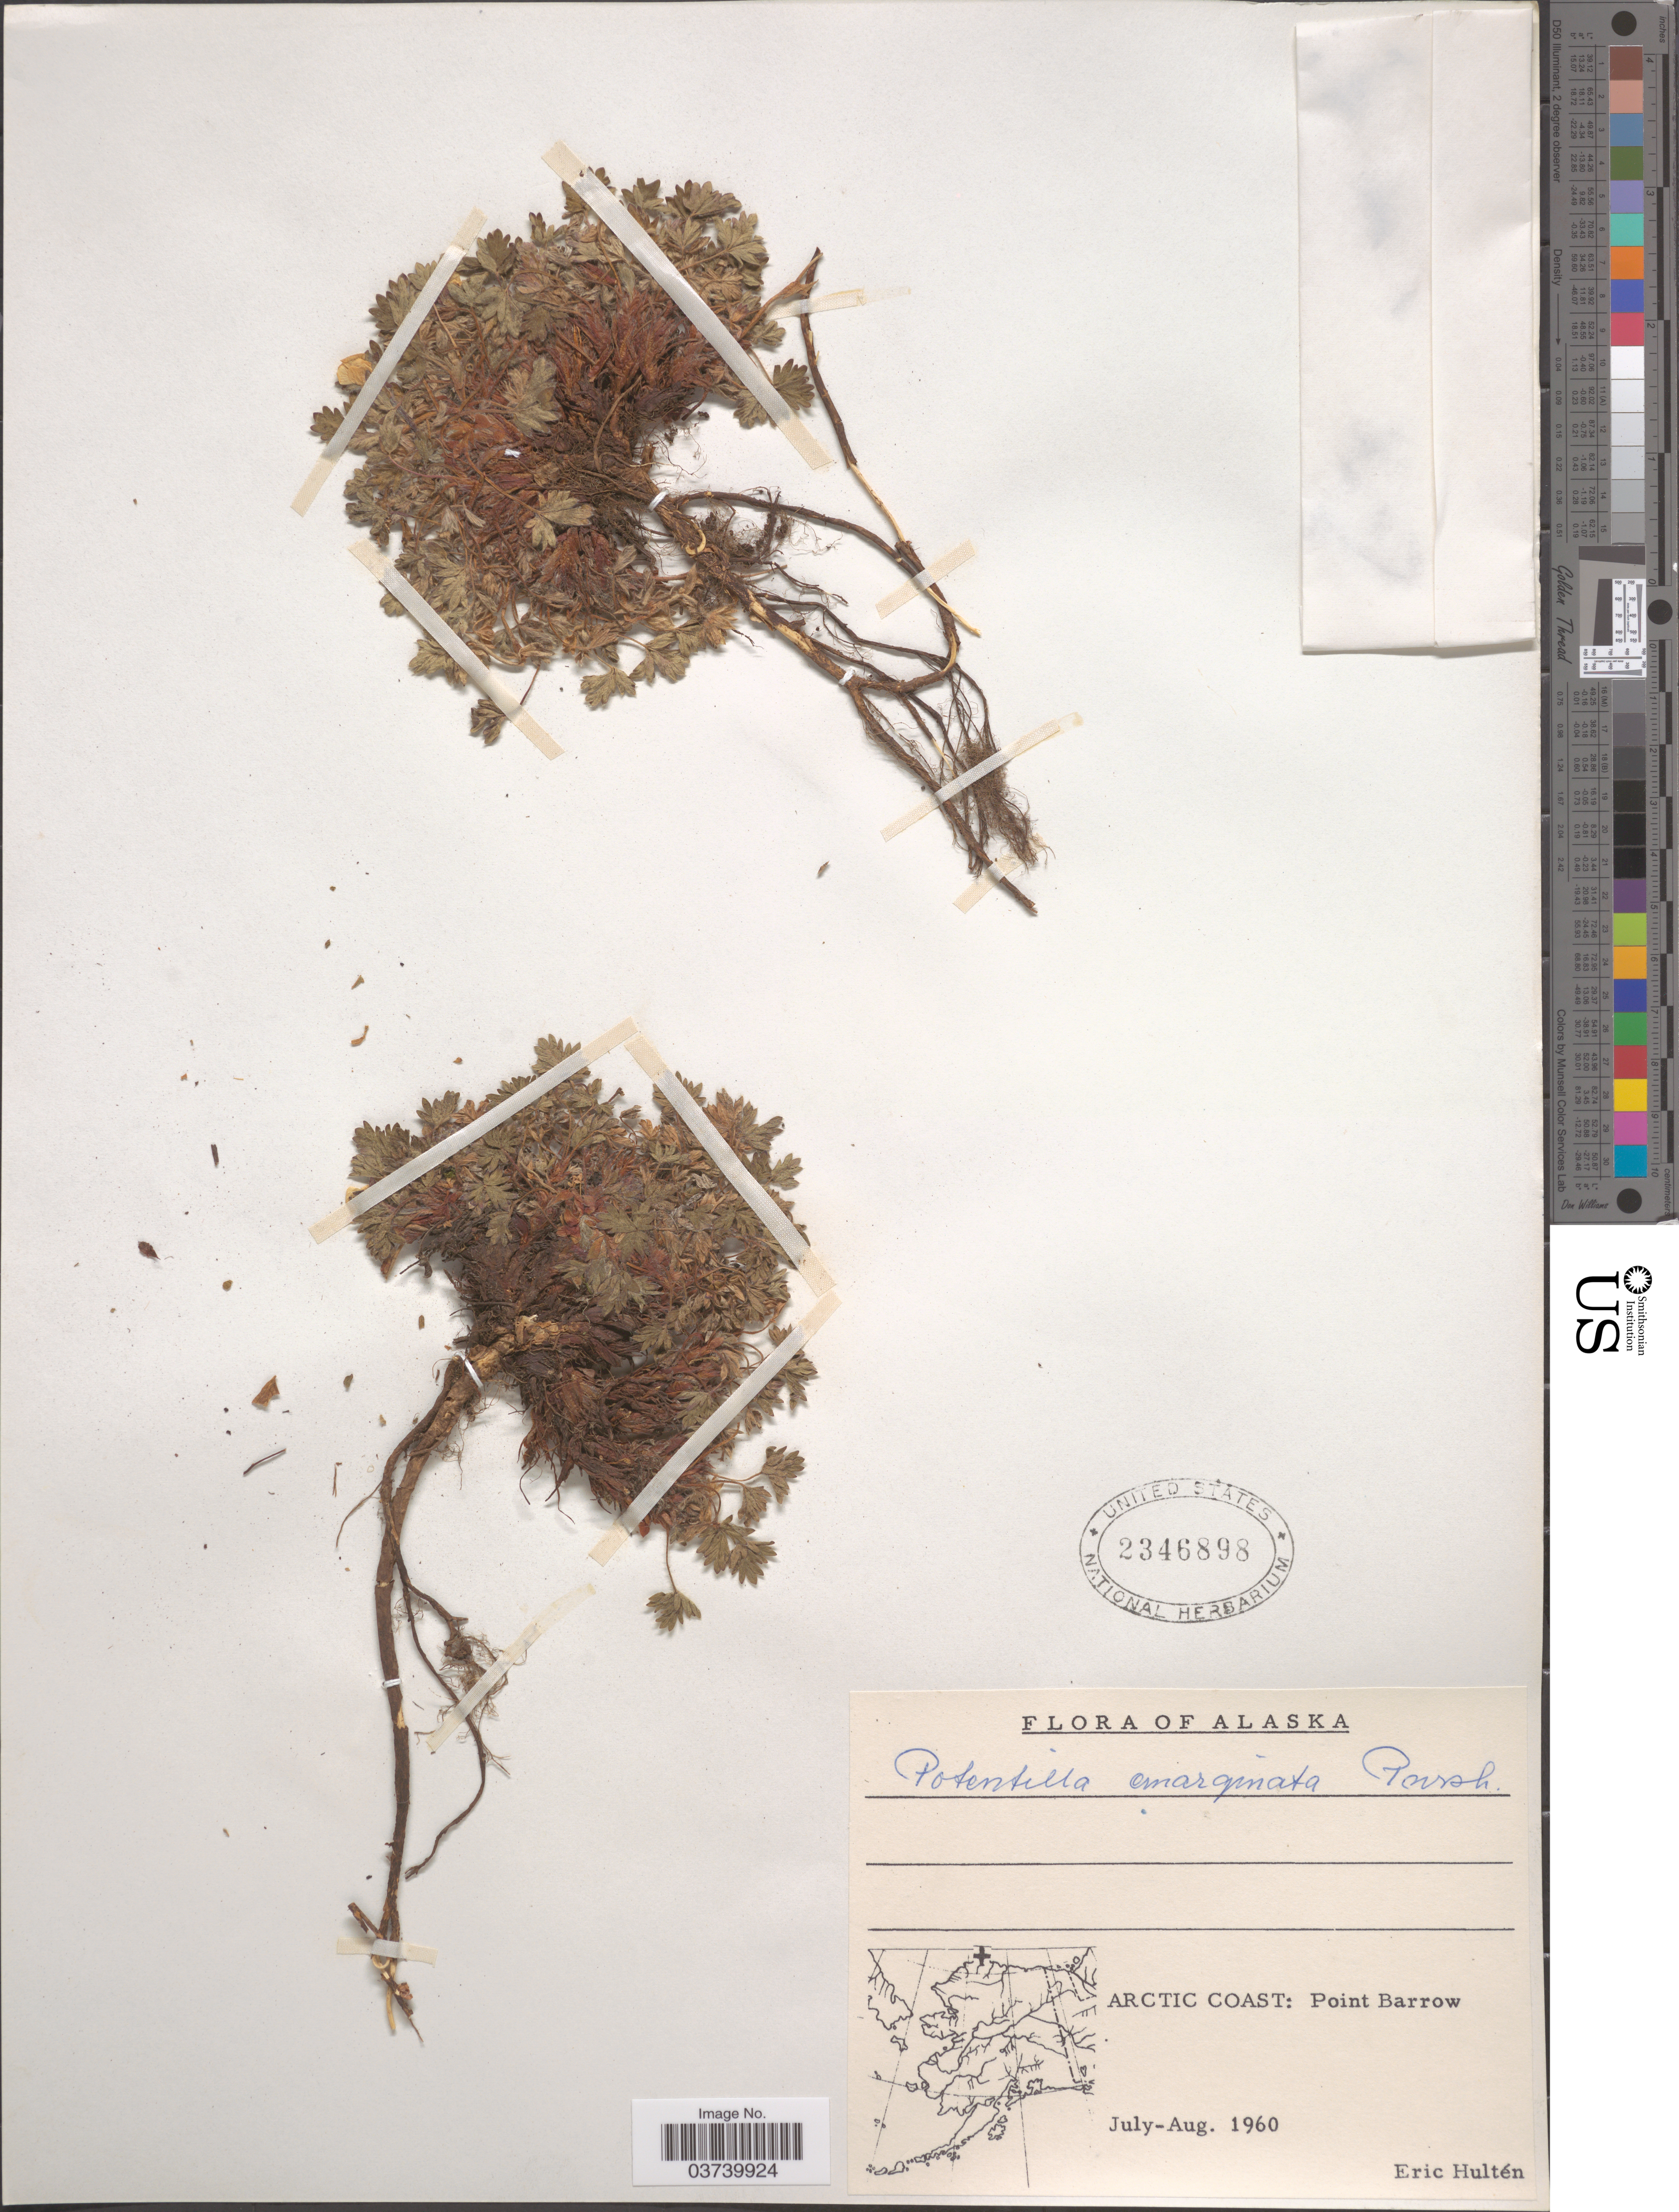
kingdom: Plantae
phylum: Tracheophyta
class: Magnoliopsida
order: Rosales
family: Rosaceae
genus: Potentilla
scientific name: Potentilla hyparctica subsp. hyparctica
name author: Malte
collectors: E. G. Hultén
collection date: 1960-07/1960-08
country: United States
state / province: Alaska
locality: Arctic Coast: Point Barrow.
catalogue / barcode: US 2346898